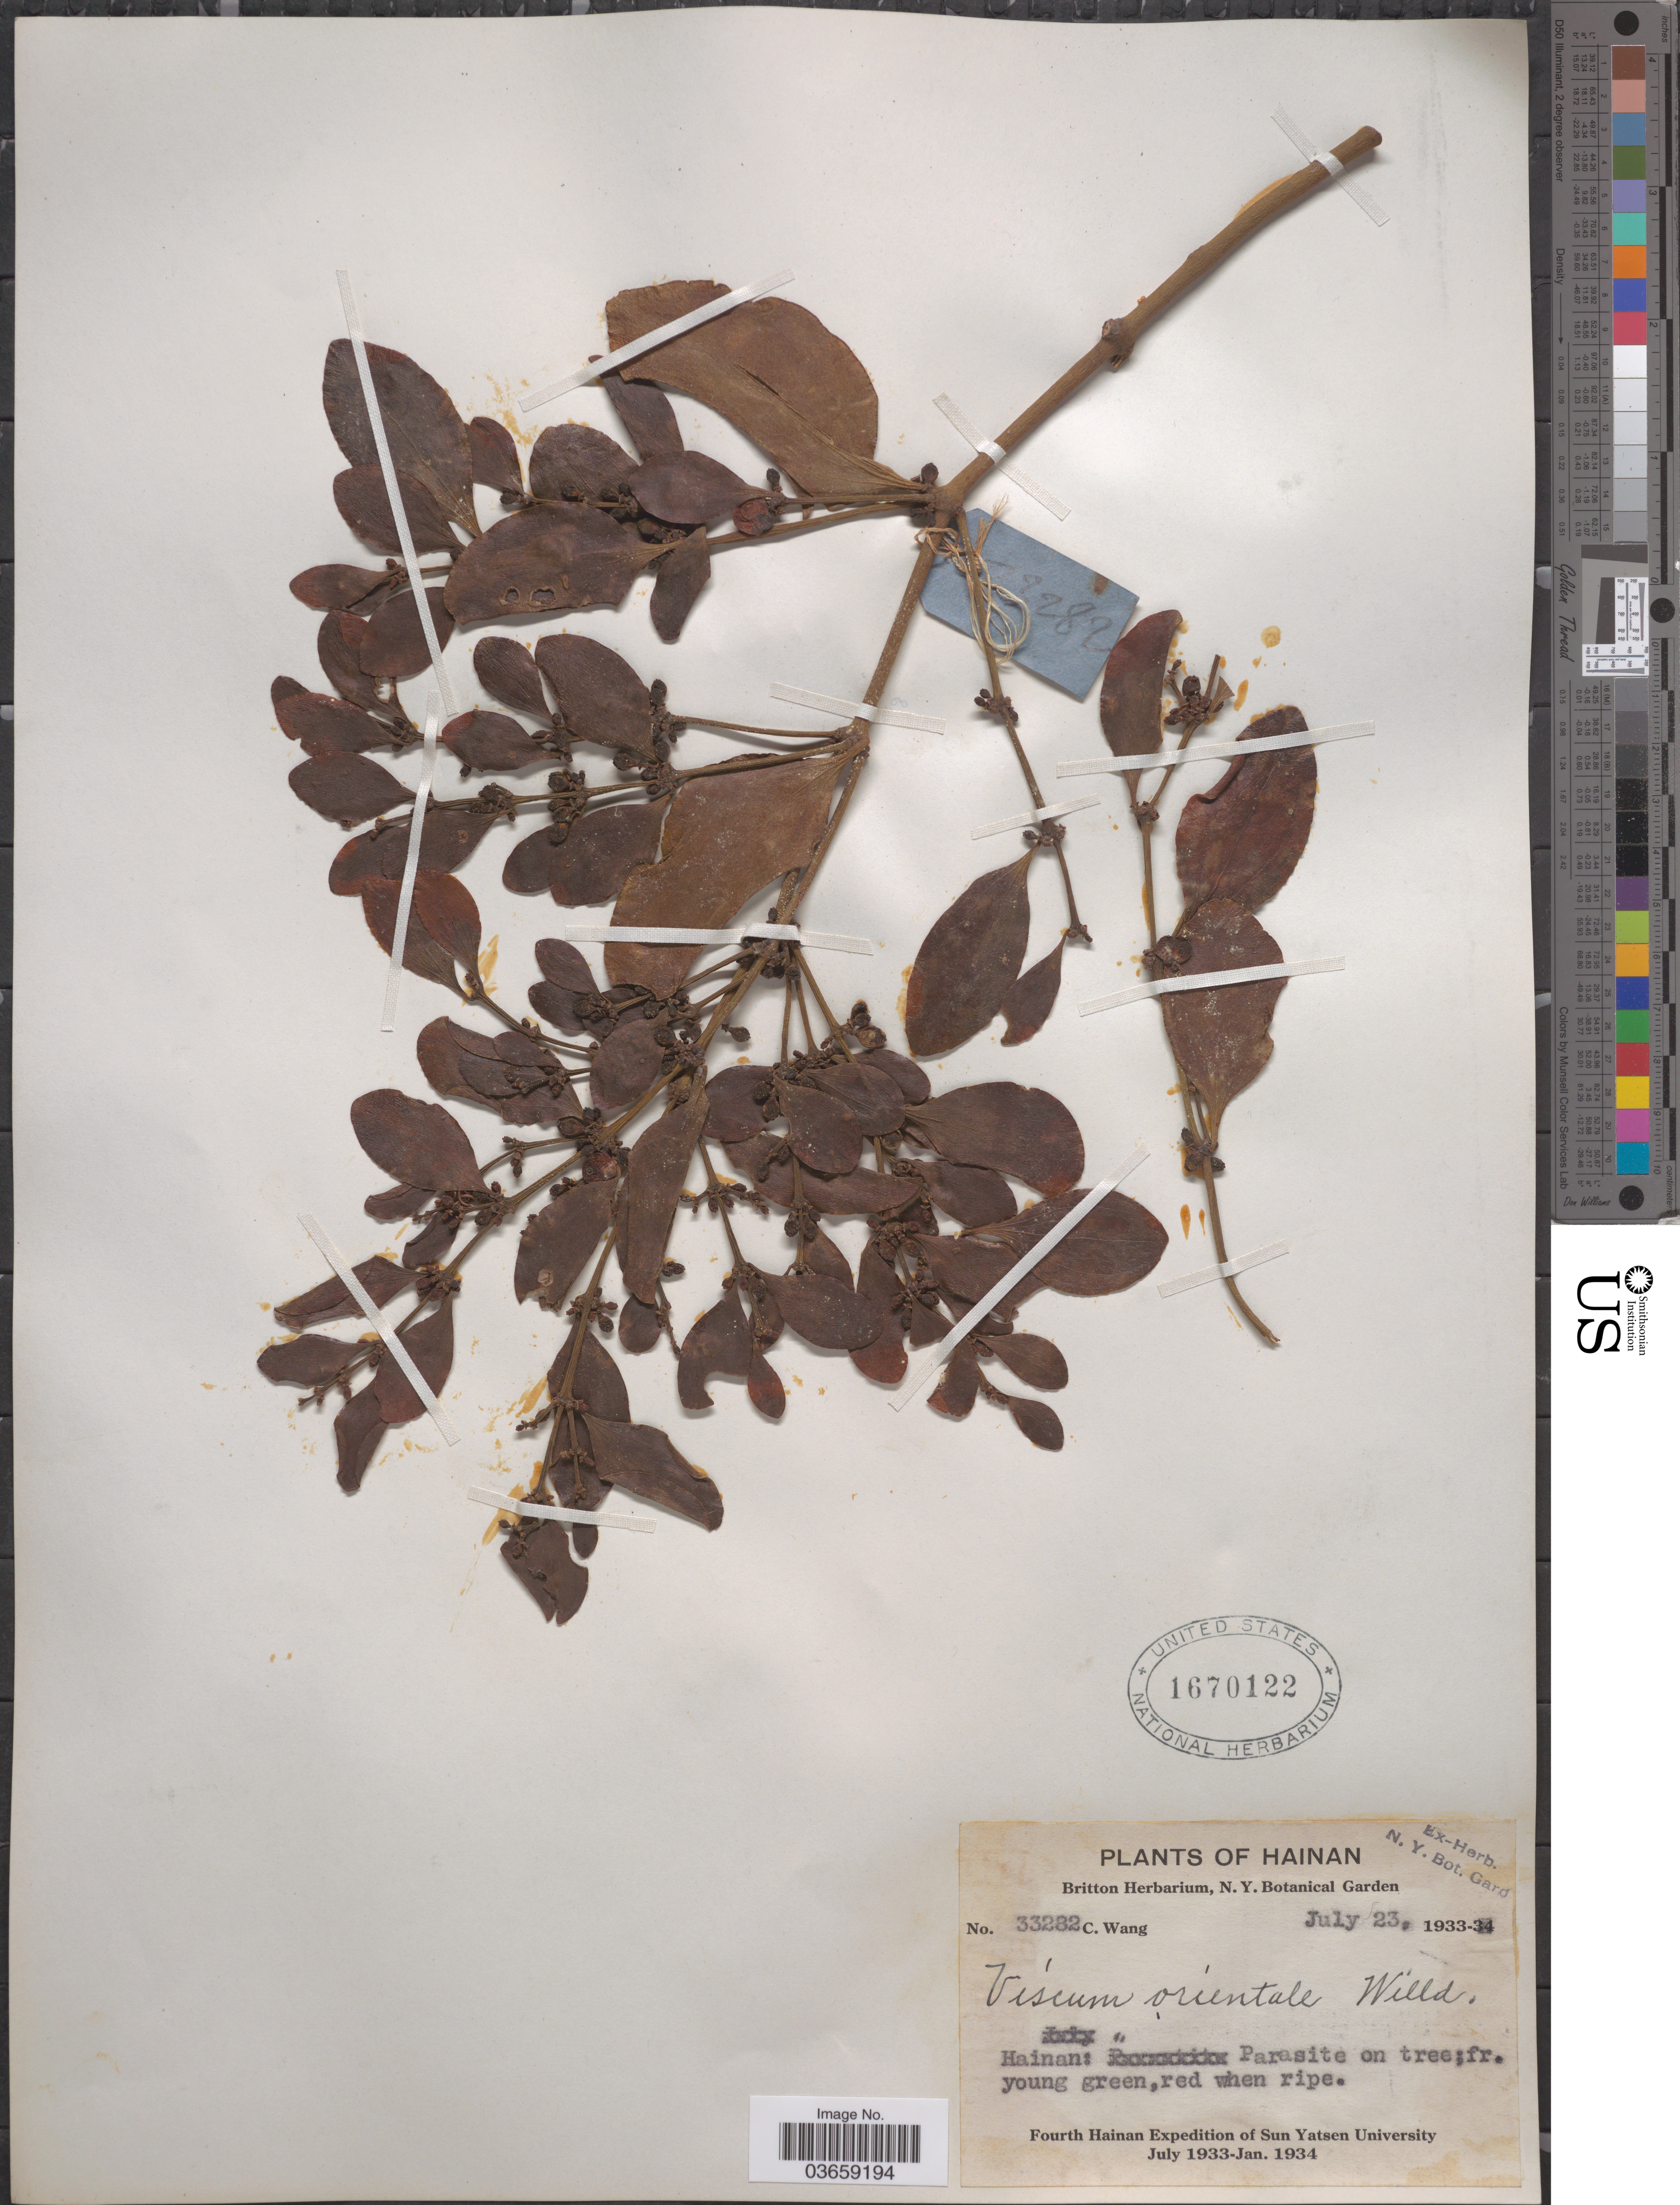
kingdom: Plantae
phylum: Tracheophyta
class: Magnoliopsida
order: Santalales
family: Viscaceae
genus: Viscum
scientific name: Viscum orientale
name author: DC.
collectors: C. Wang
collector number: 33282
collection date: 1933-07-23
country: China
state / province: Hainan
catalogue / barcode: US 1670122